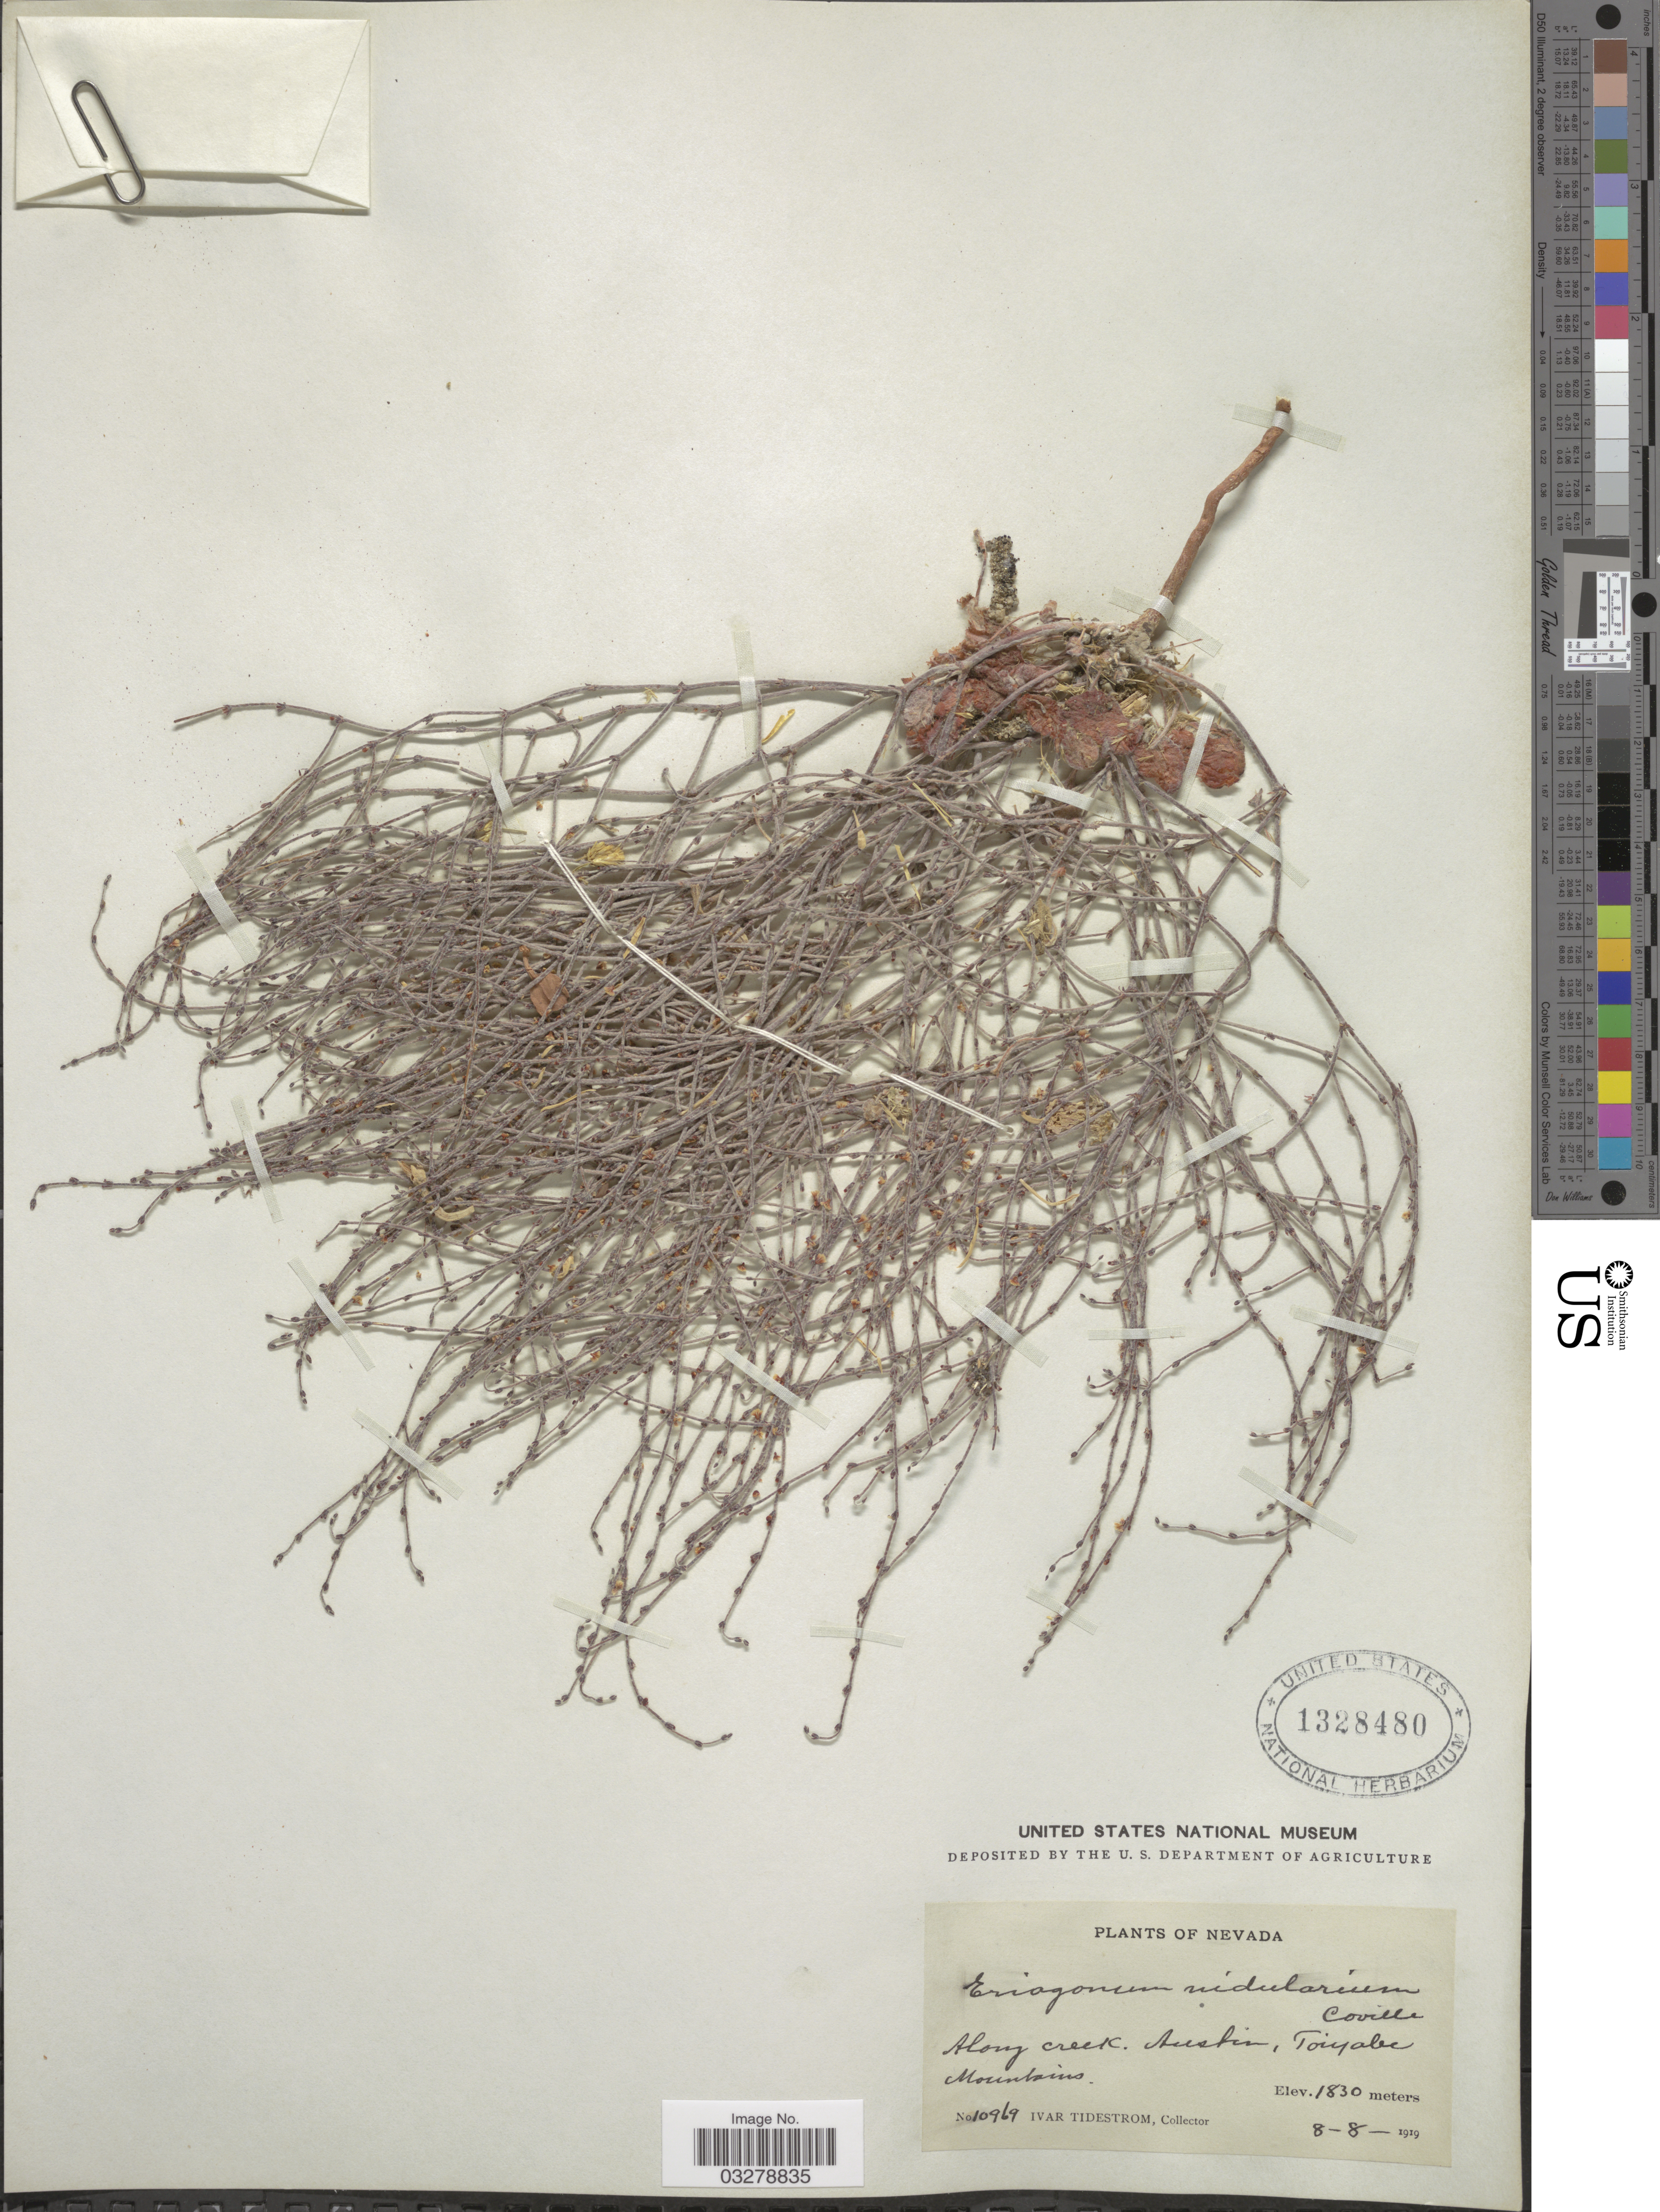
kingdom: Plantae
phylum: Tracheophyta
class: Magnoliopsida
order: Caryophyllales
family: Polygonaceae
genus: Eriogonum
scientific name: Eriogonum nidularium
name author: Coville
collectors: I. F. Tidestrom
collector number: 10969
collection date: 1919-08-08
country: United States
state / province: Nevada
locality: Along creek. Austin, Toiyabe Mountains.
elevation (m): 1830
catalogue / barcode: US 1328480